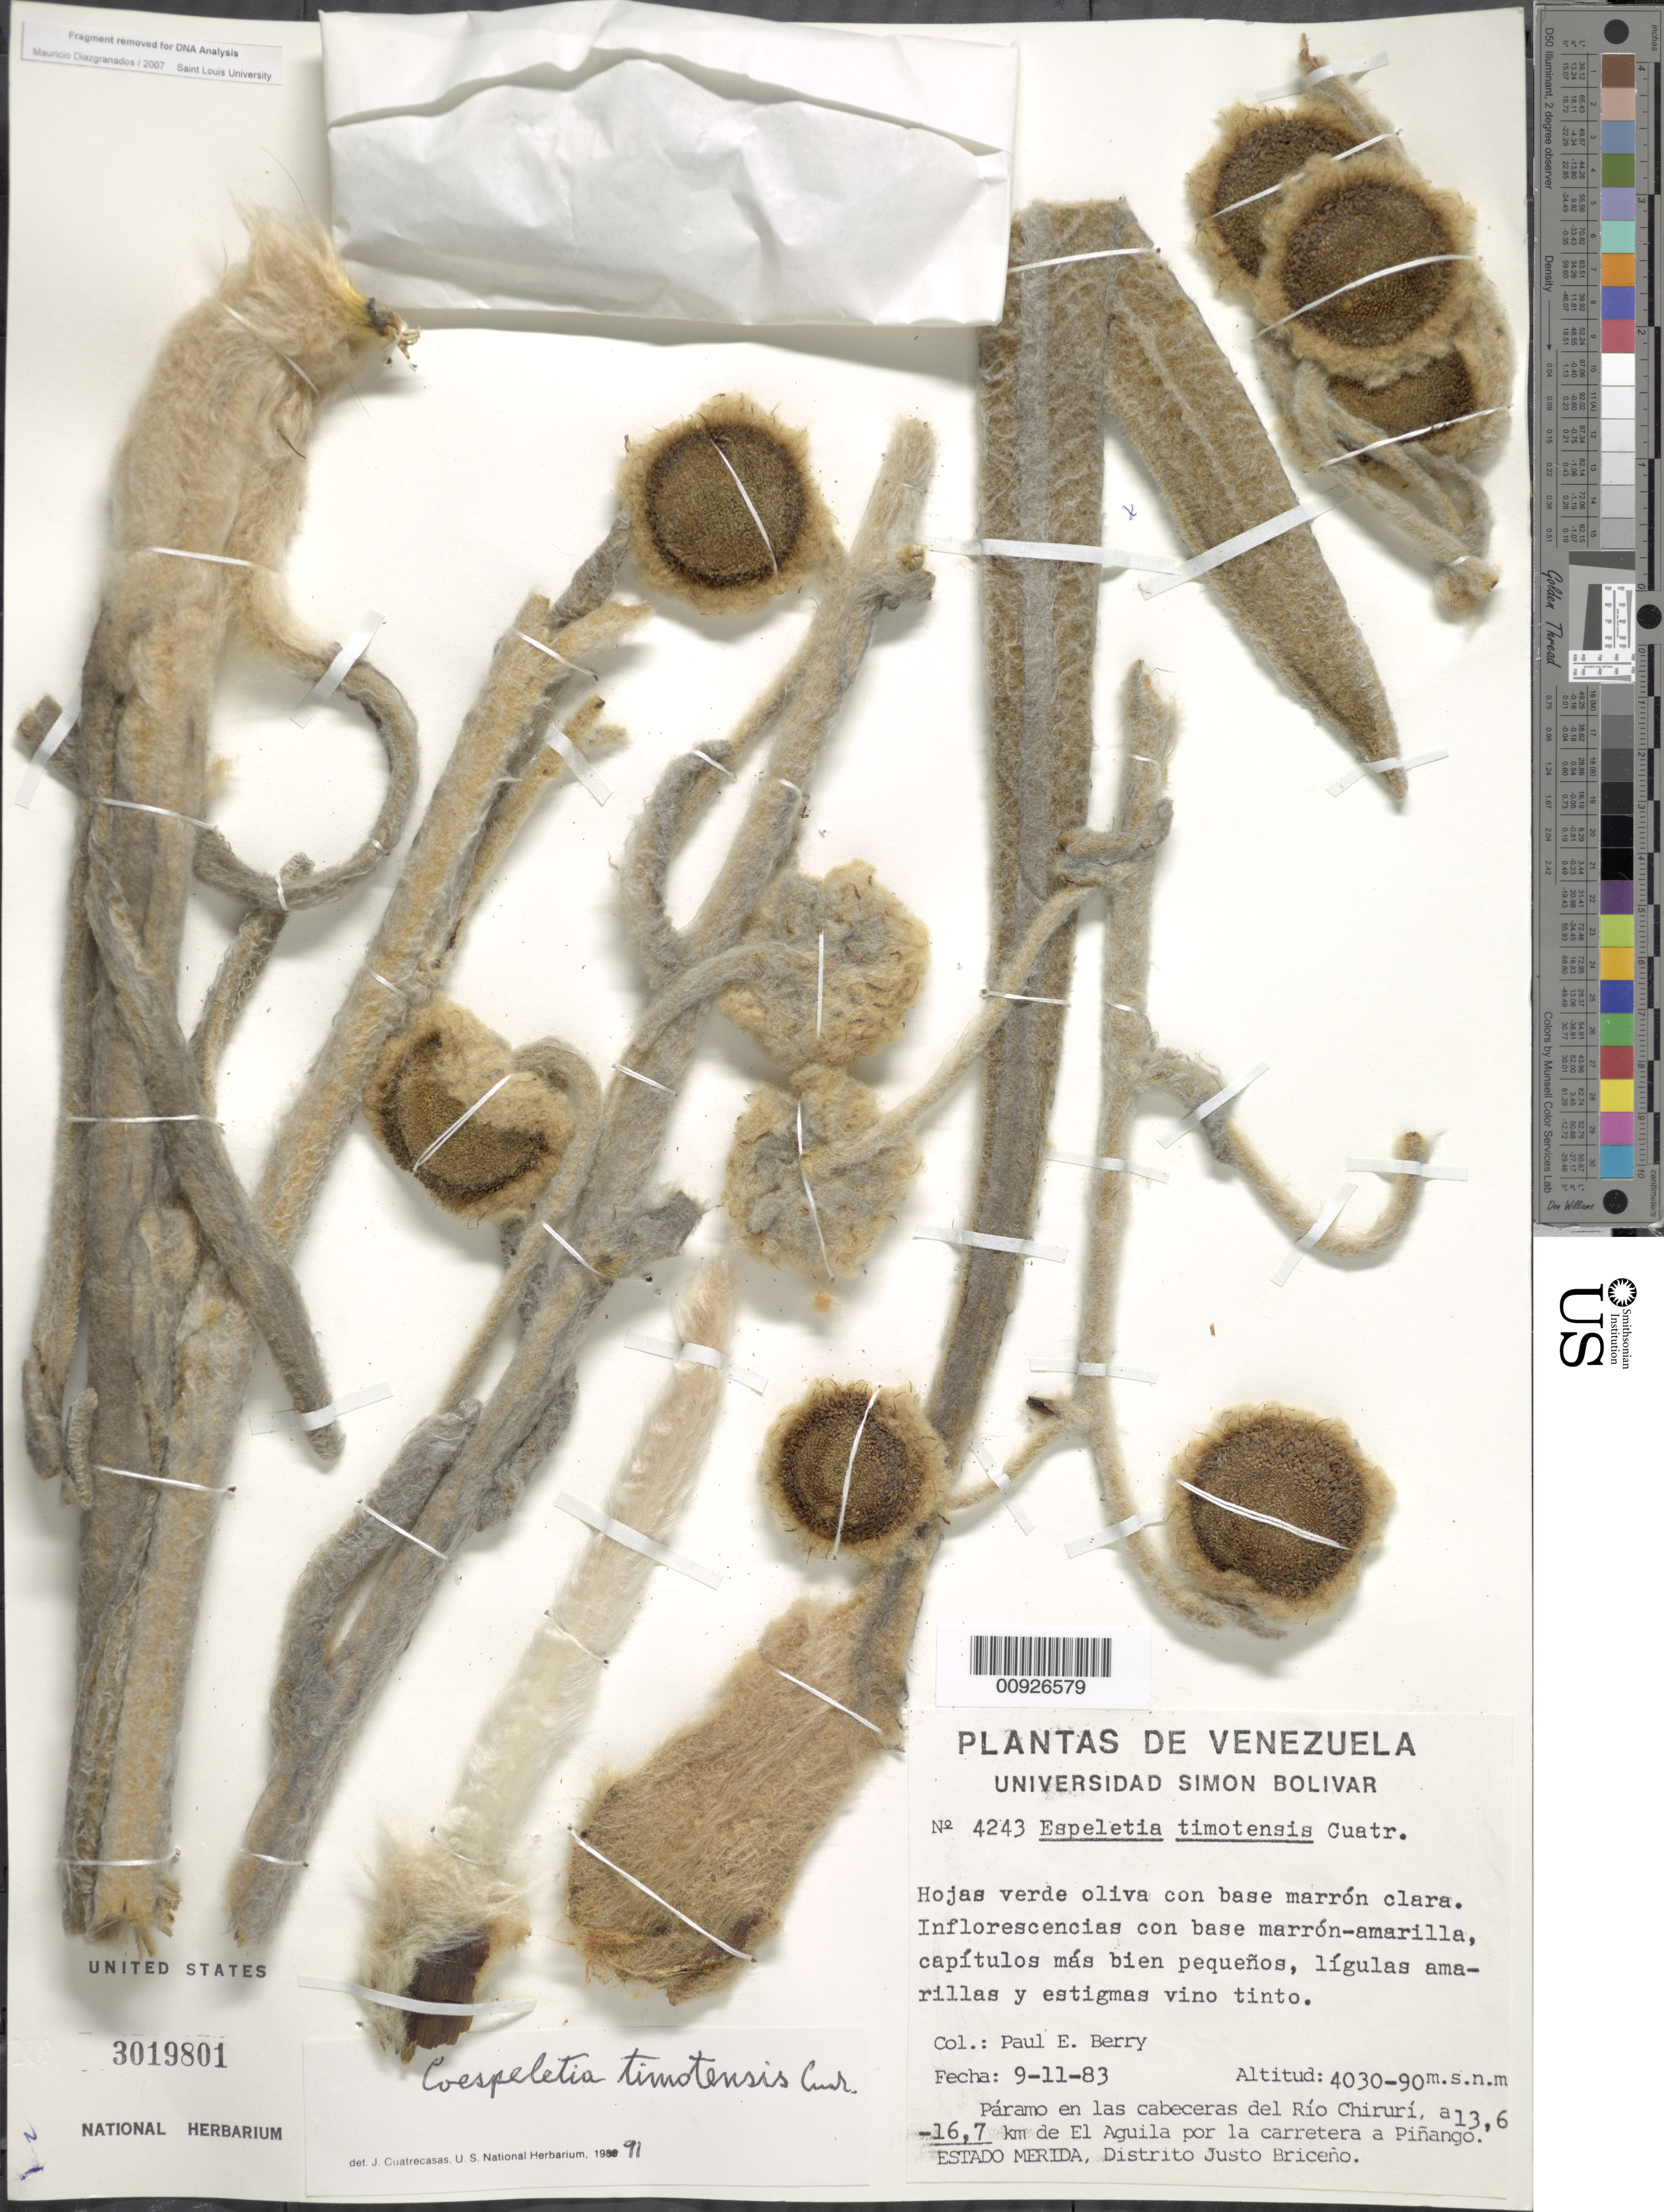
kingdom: Plantae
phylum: Tracheophyta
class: Magnoliopsida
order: Asterales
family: Asteraceae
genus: Coespeletia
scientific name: Coespeletia timotensis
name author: (Cuatrec.) Cuatrec.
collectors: P. E. Berry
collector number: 4243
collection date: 1983-11-09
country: Venezuela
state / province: Mérida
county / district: Justo Briceño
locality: Páramo en las cabeceras del Río Chirurí, a 13.6-16.7 km de El Águila por la carretera a Piñango. Cerca de la frontera entre Mérida y Bolivar.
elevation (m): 4030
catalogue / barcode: US 3019801